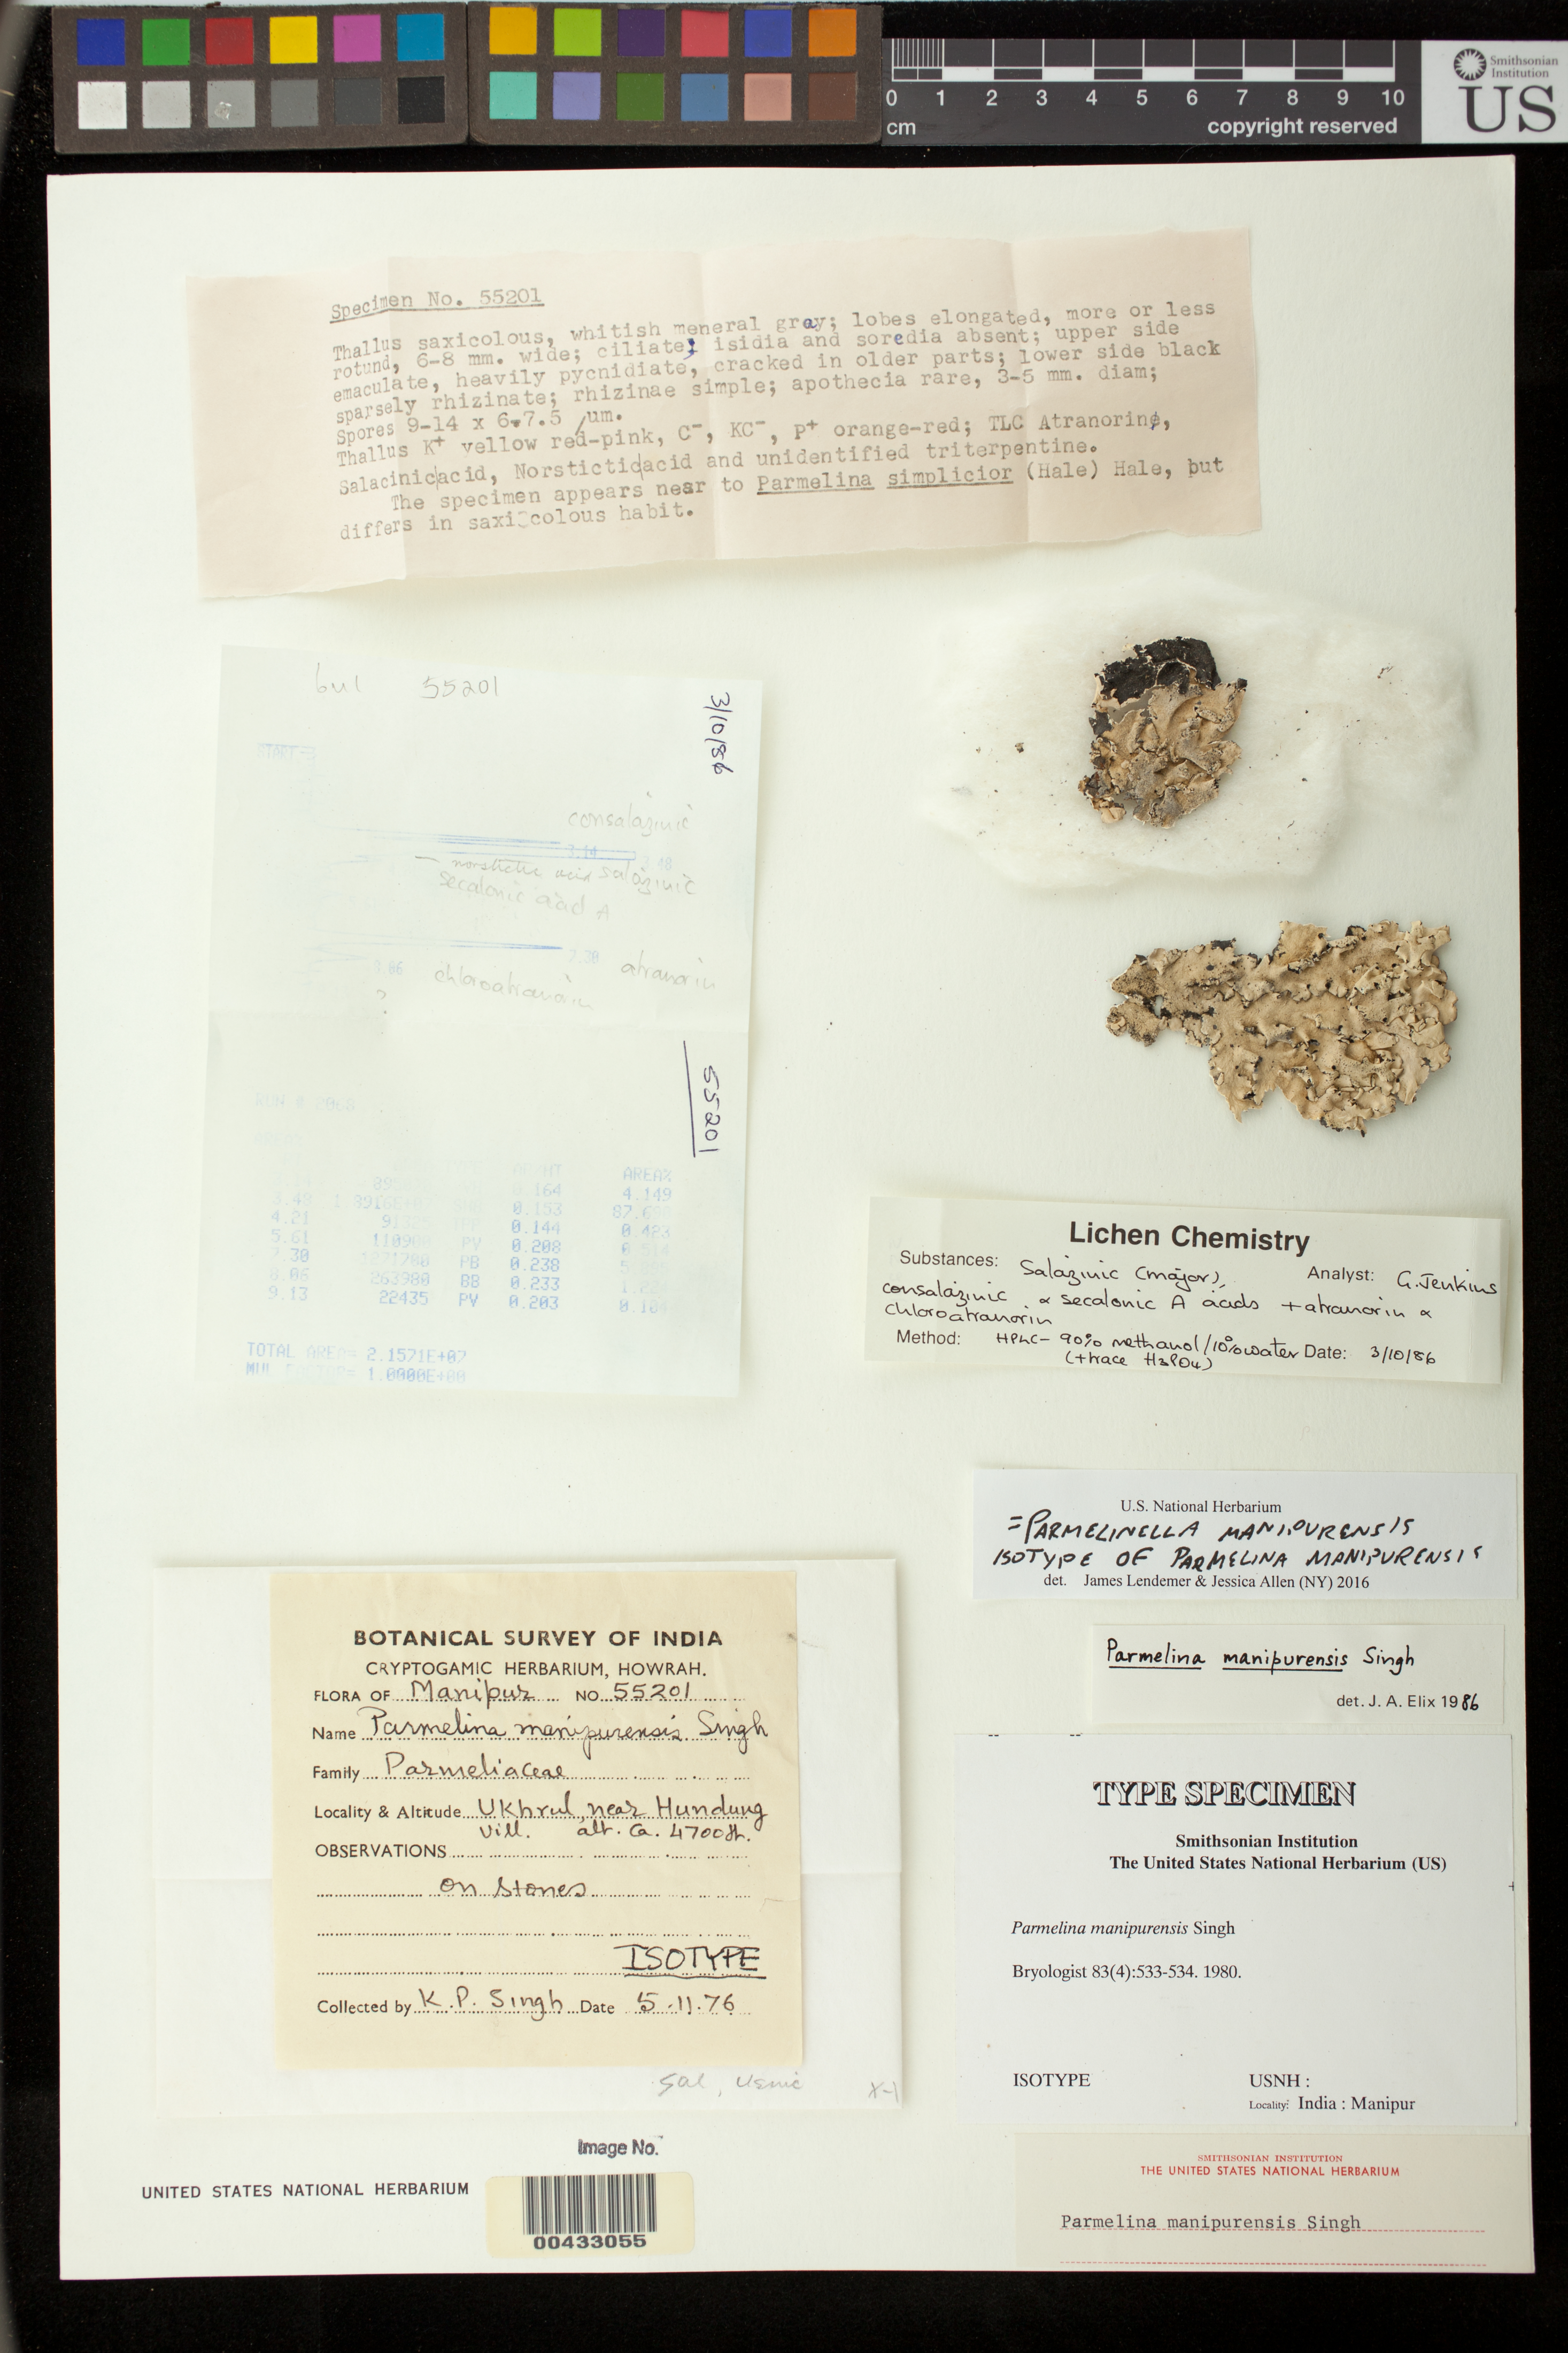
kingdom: Fungi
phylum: Ascomycota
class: Lecanoromycetes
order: Lecanorales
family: Parmeliaceae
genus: Parmelina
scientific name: Parmelina manipurensis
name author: Kr.P. Singh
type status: Isotype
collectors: K. Singh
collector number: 55201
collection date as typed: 05 Nov 1976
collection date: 1976-11-05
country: India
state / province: Manipur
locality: Ukhrul, near Hundung Village.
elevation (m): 1433